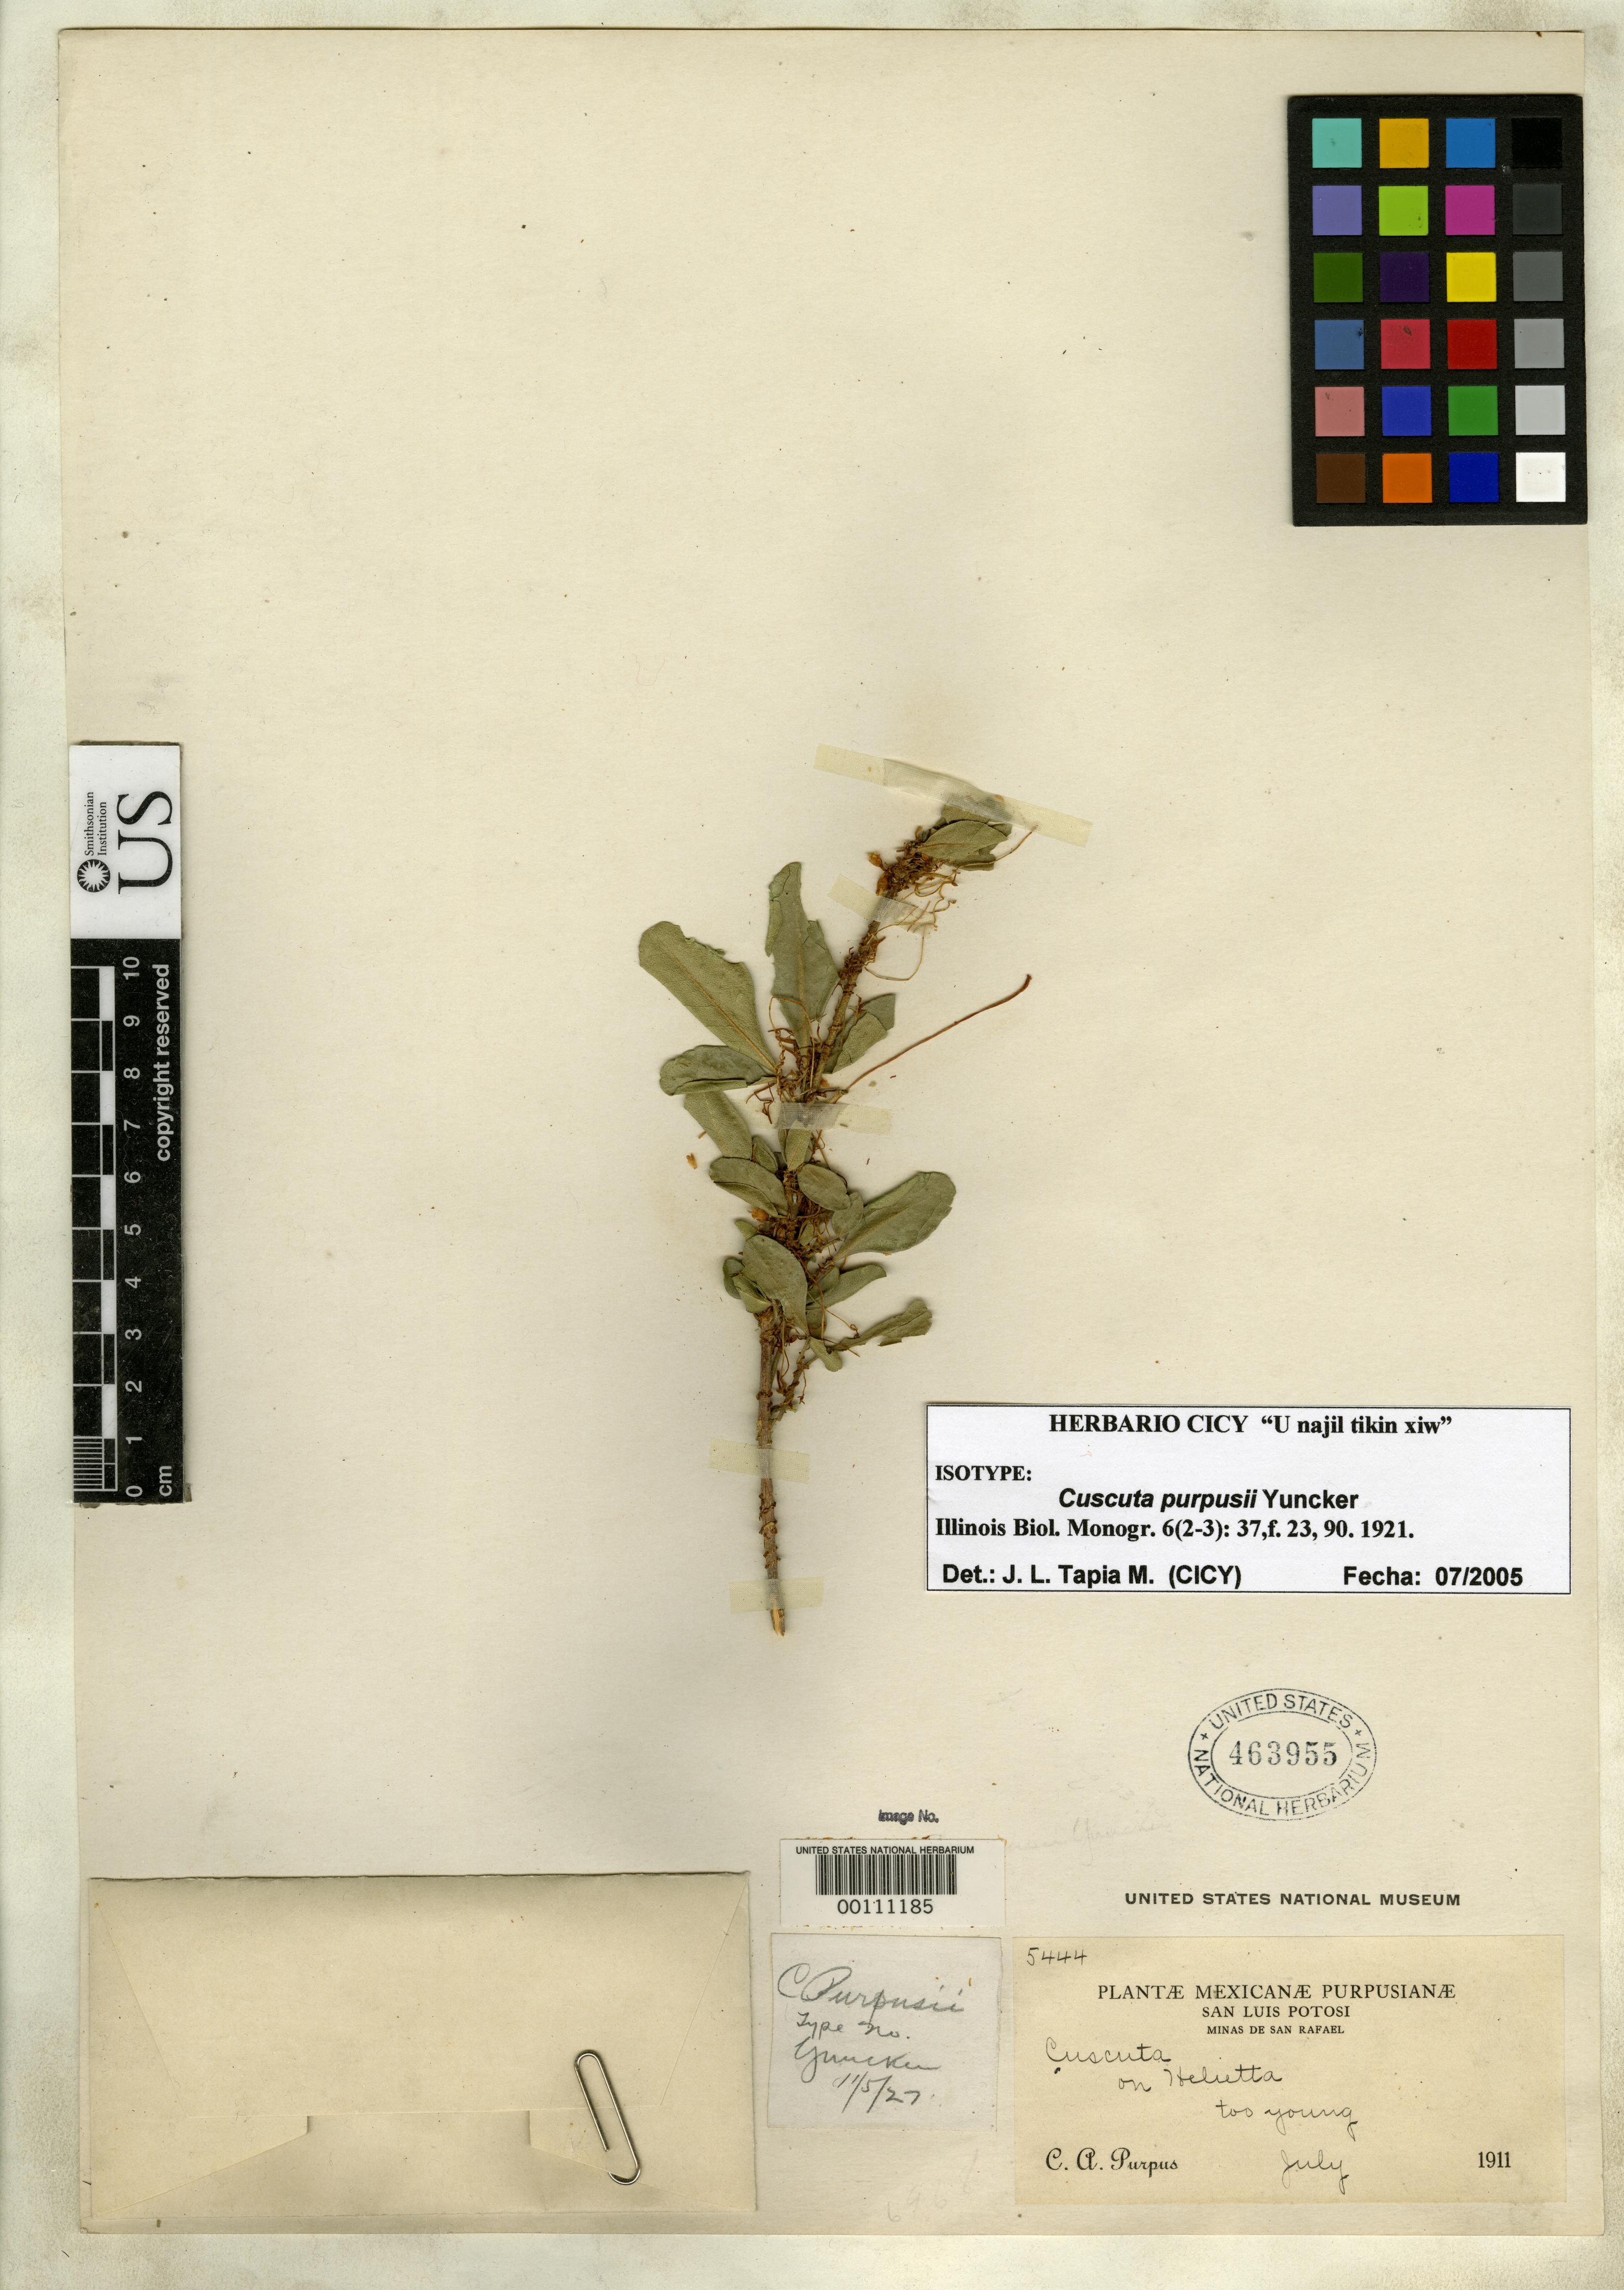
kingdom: Plantae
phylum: Tracheophyta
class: Magnoliopsida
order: Solanales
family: Convolvulaceae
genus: Cuscuta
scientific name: Cuscuta purpusii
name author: Yunck.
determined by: Tapia M., J. L., (CICY)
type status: Isotype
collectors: C. A. Purpus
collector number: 5444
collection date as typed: Jul 1911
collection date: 1911-07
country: Mexico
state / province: San Luis Potosi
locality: Minas de San Rafael.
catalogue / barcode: US 463955